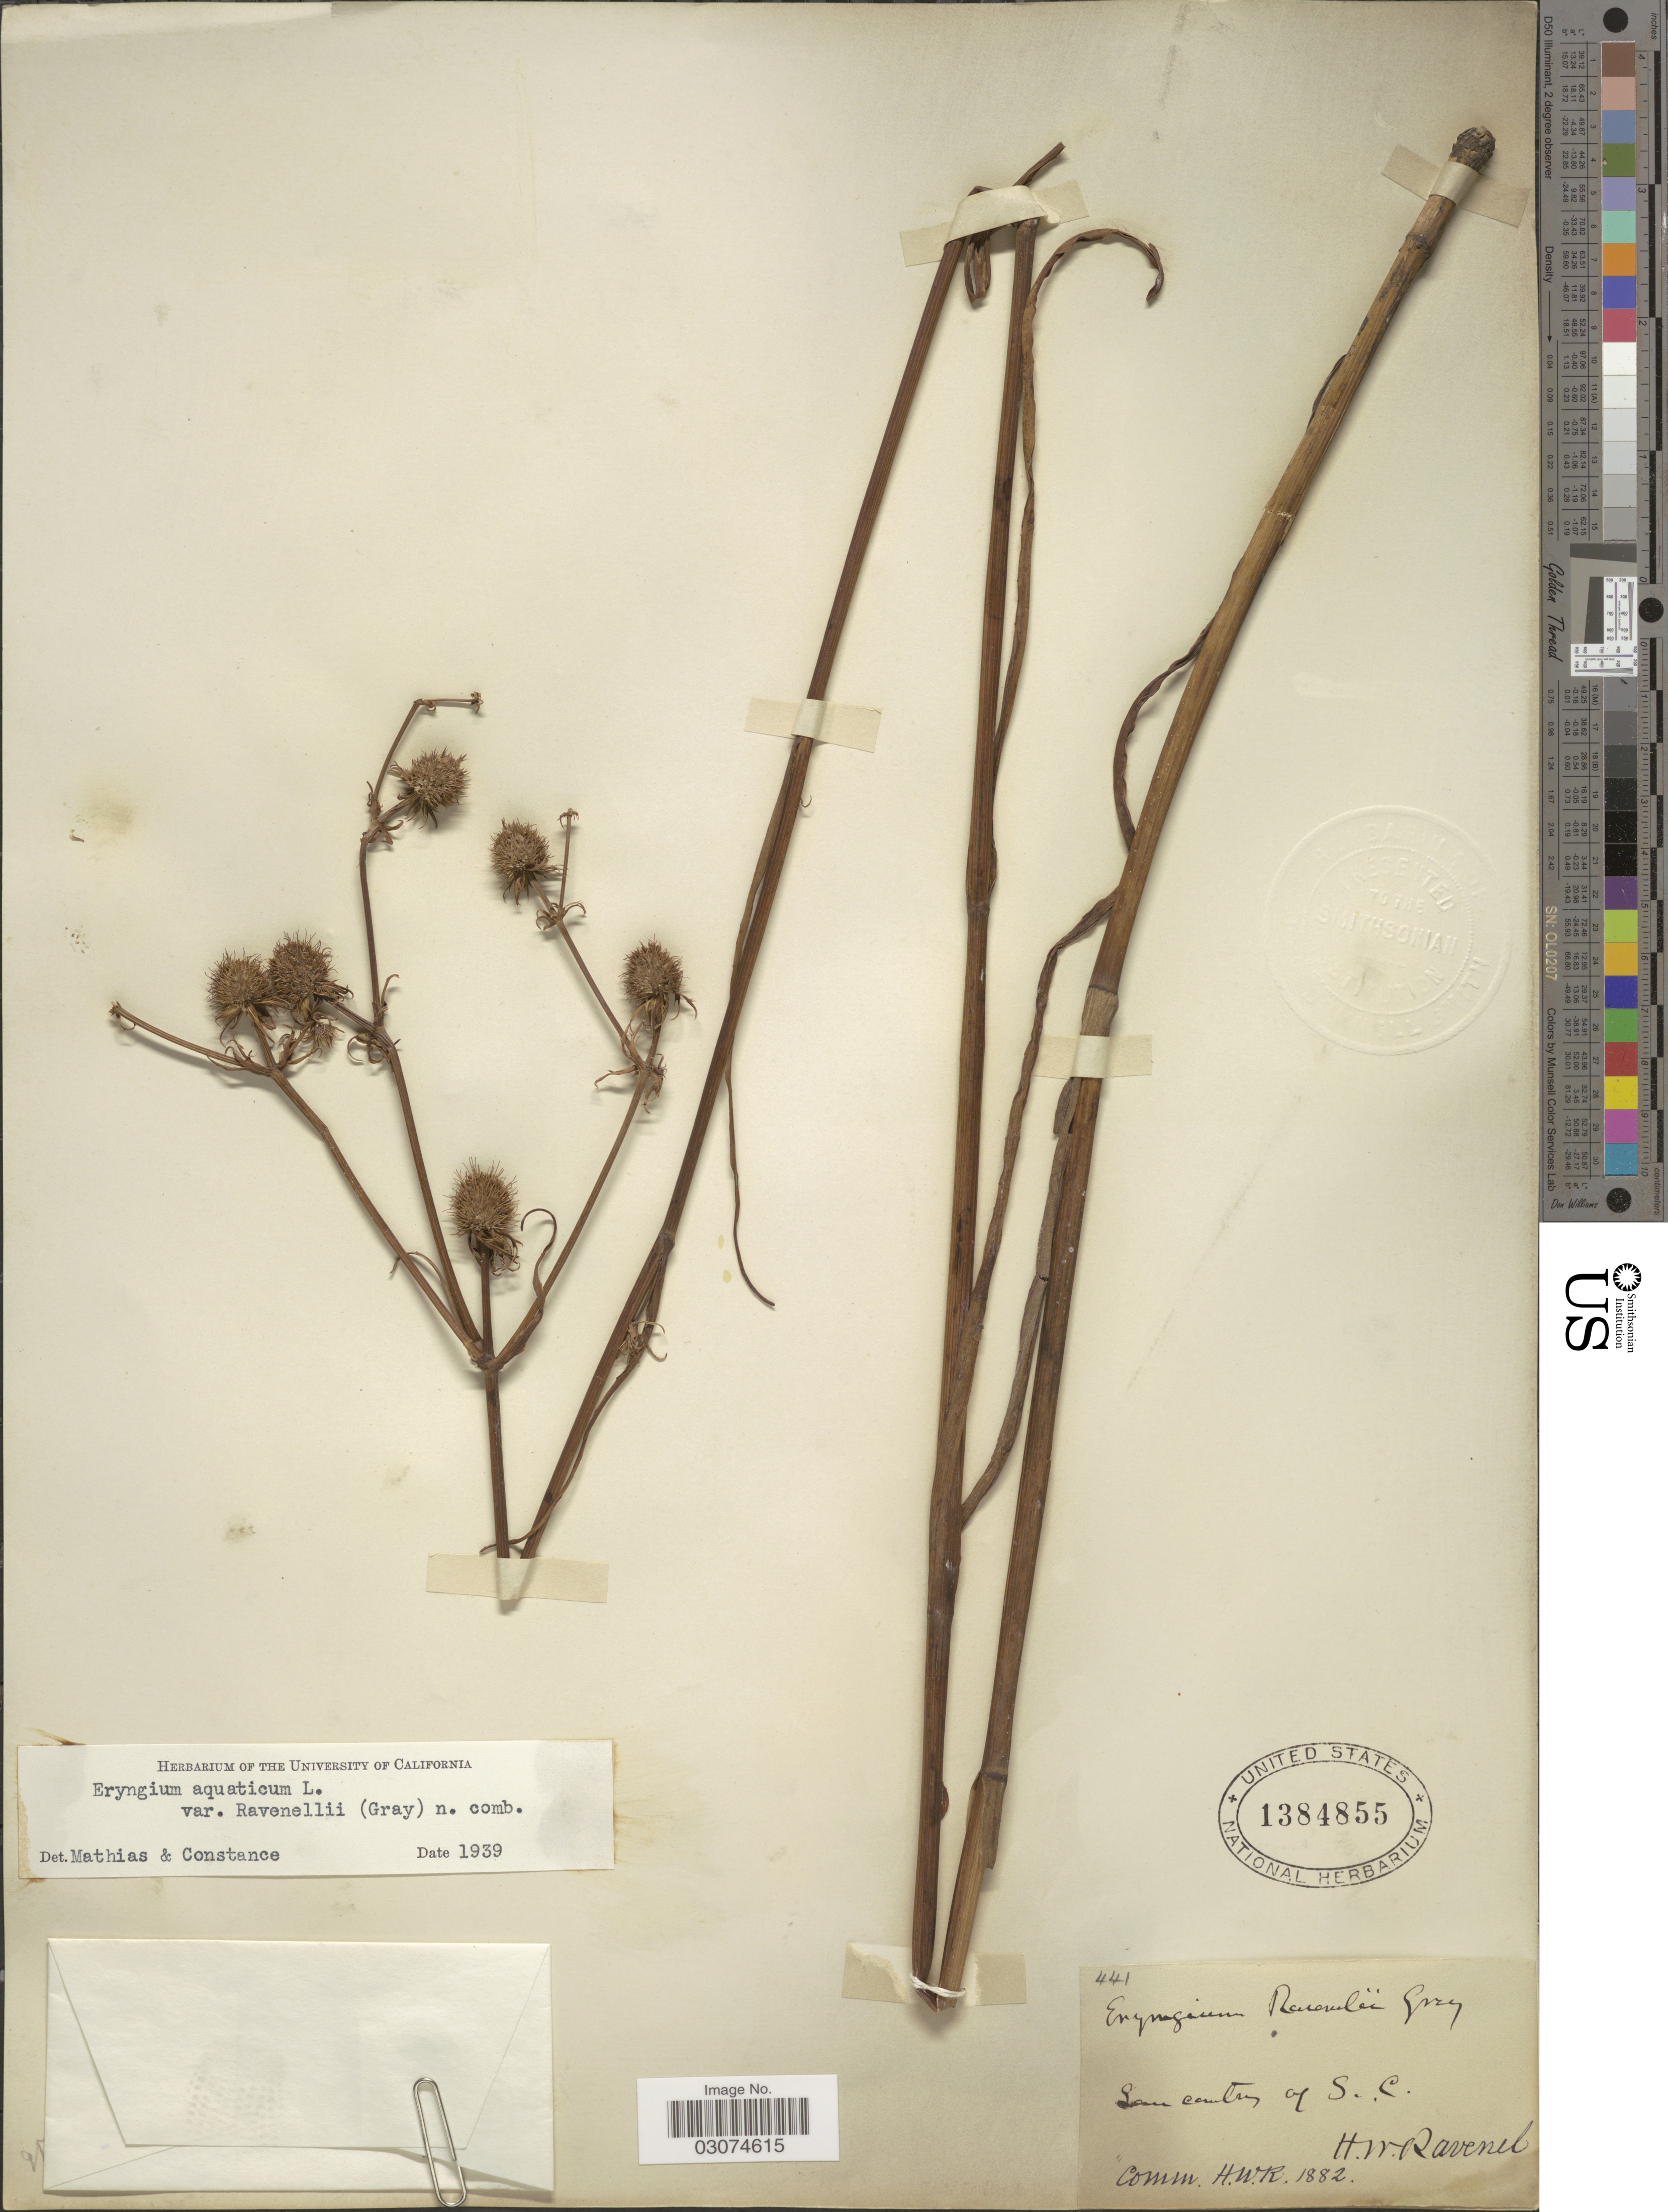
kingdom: Plantae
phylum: Tracheophyta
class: Magnoliopsida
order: Apiales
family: Apiaceae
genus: Eryngium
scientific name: Eryngium aquaticum var. ravenellii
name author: (A. Gray) Mathias & Constance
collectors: H. Ravenel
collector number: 441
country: United States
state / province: South Carolina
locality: Low country of S. C.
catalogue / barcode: US 1384855